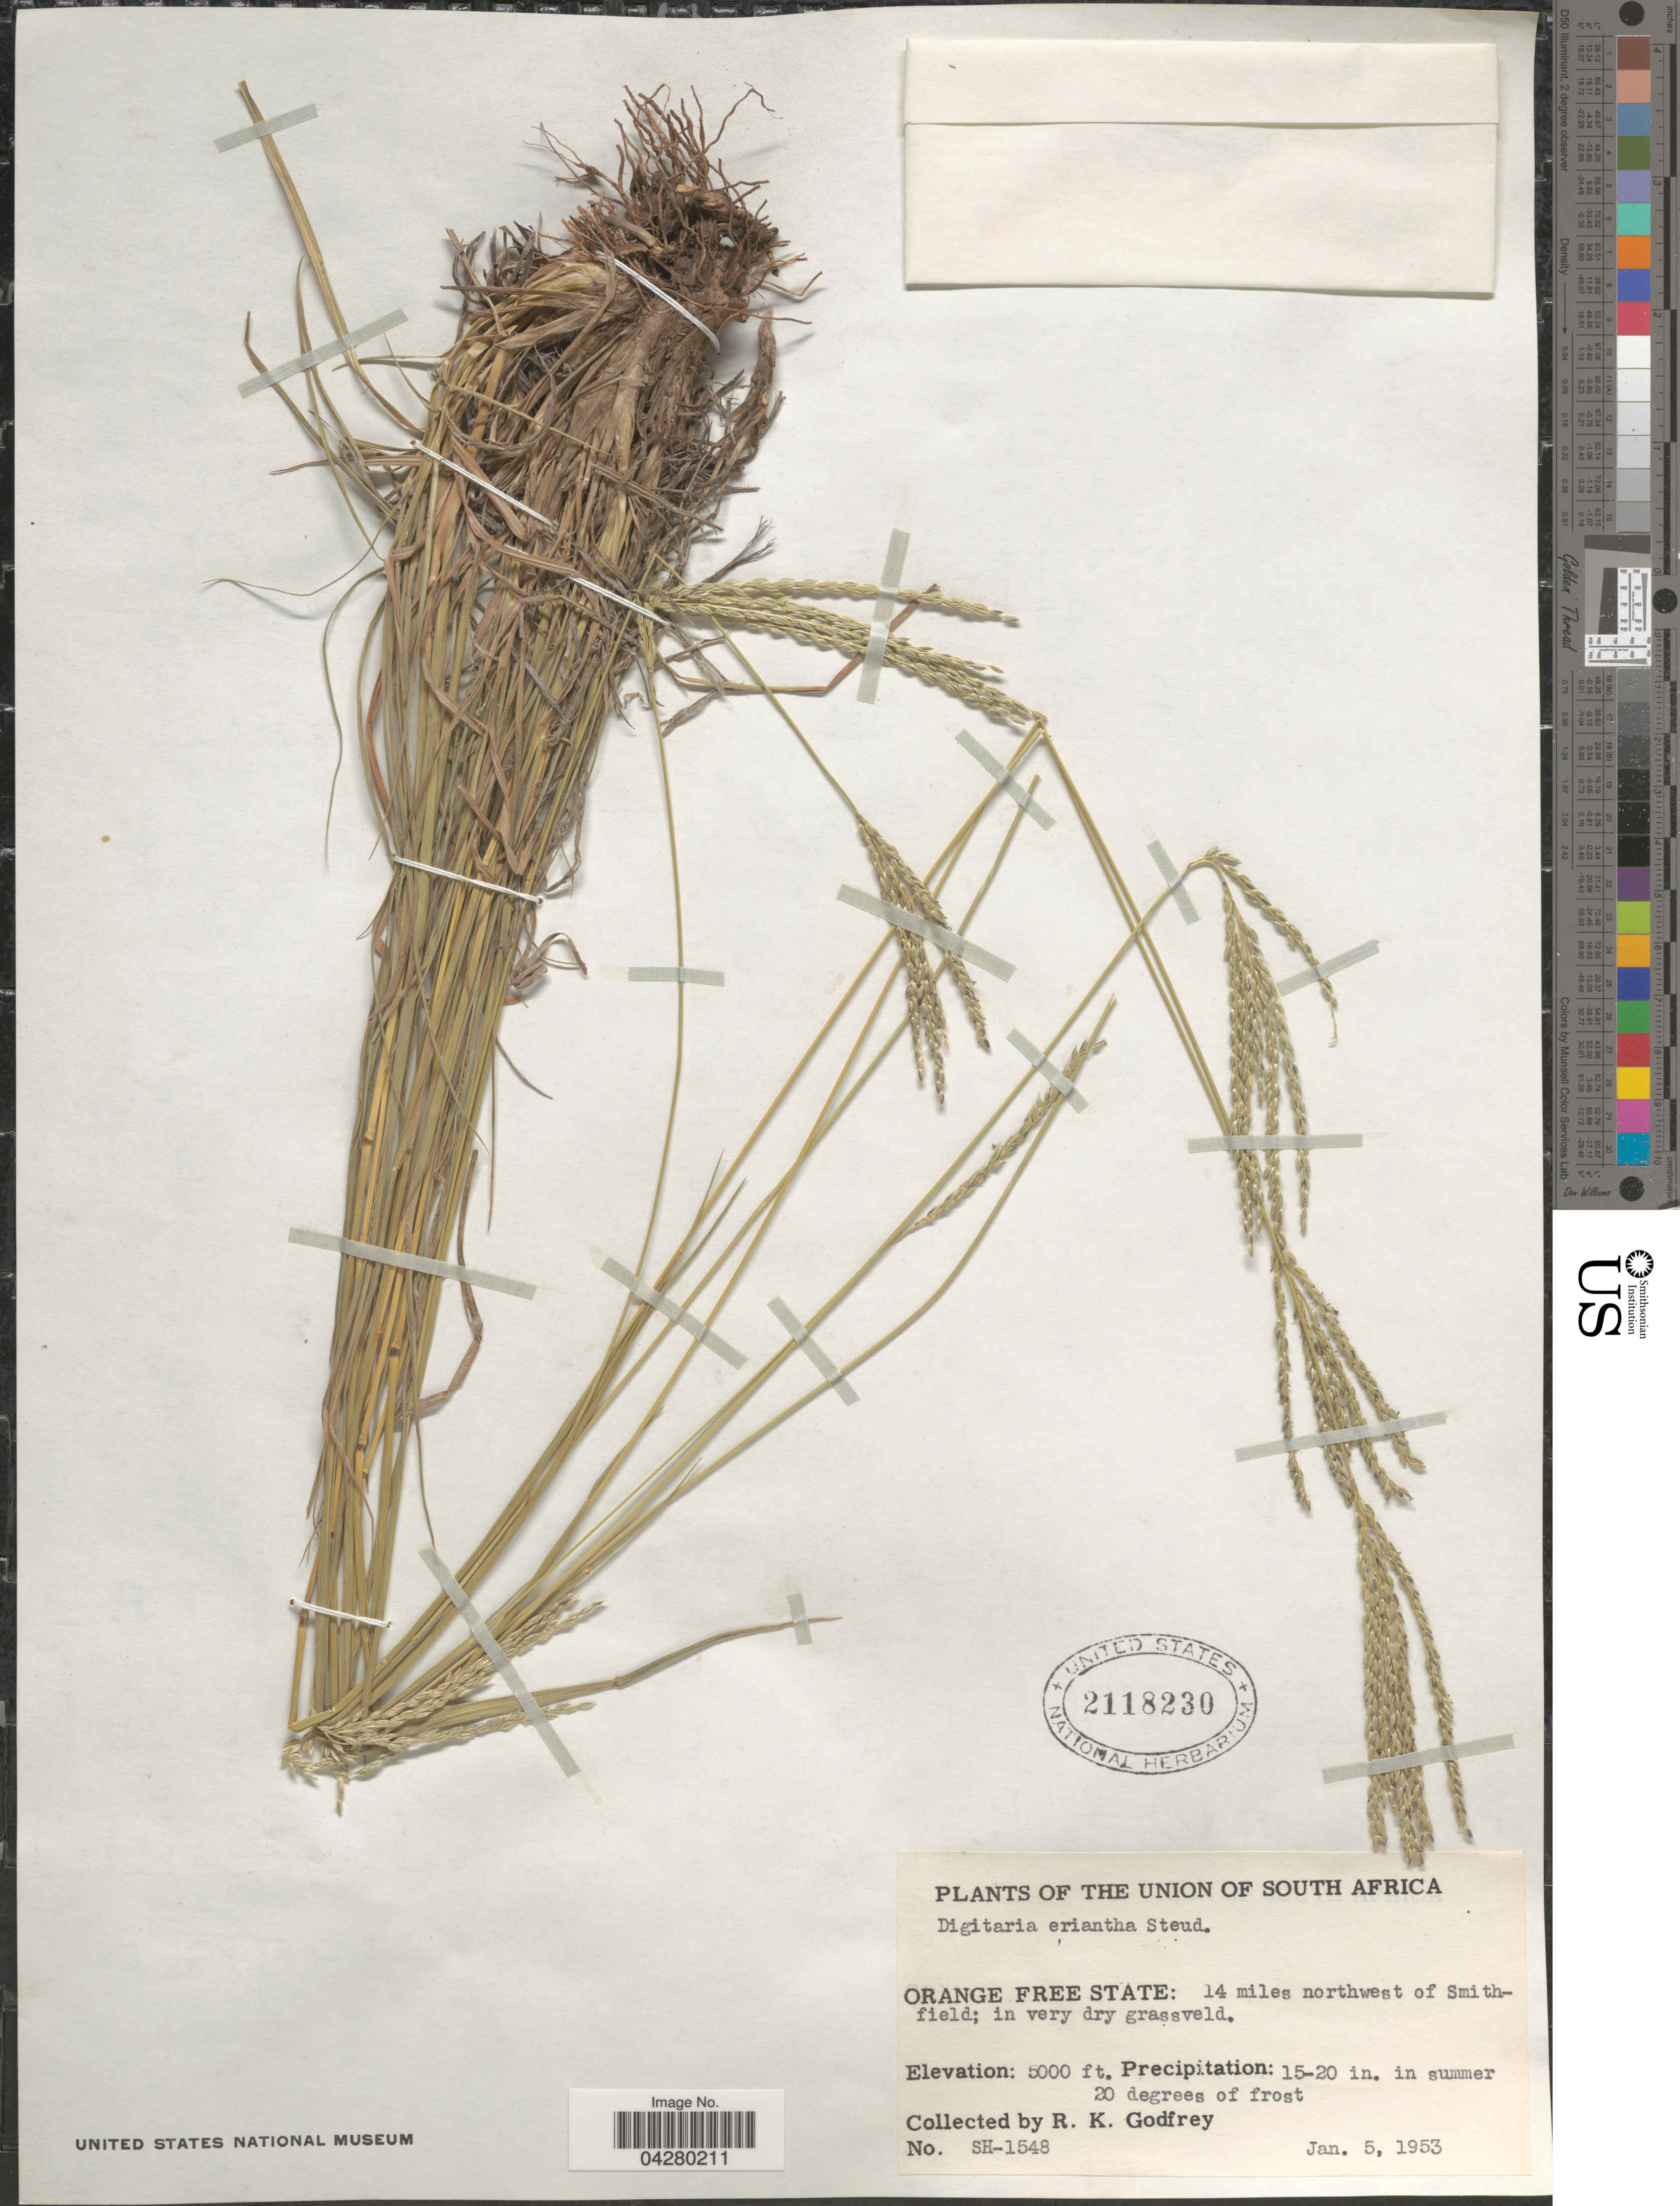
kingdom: Plantae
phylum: Tracheophyta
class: Liliopsida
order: Poales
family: Poaceae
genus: Digitaria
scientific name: Digitaria eriantha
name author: Steud.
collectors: R. K. Godfrey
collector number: SH-1548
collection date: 1953-01-05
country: South Africa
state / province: Free State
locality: Union of South Africa. Orange Free State: 14 miles northwest of Smithfield; in very dry grassveld.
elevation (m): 1524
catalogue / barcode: US 2118230